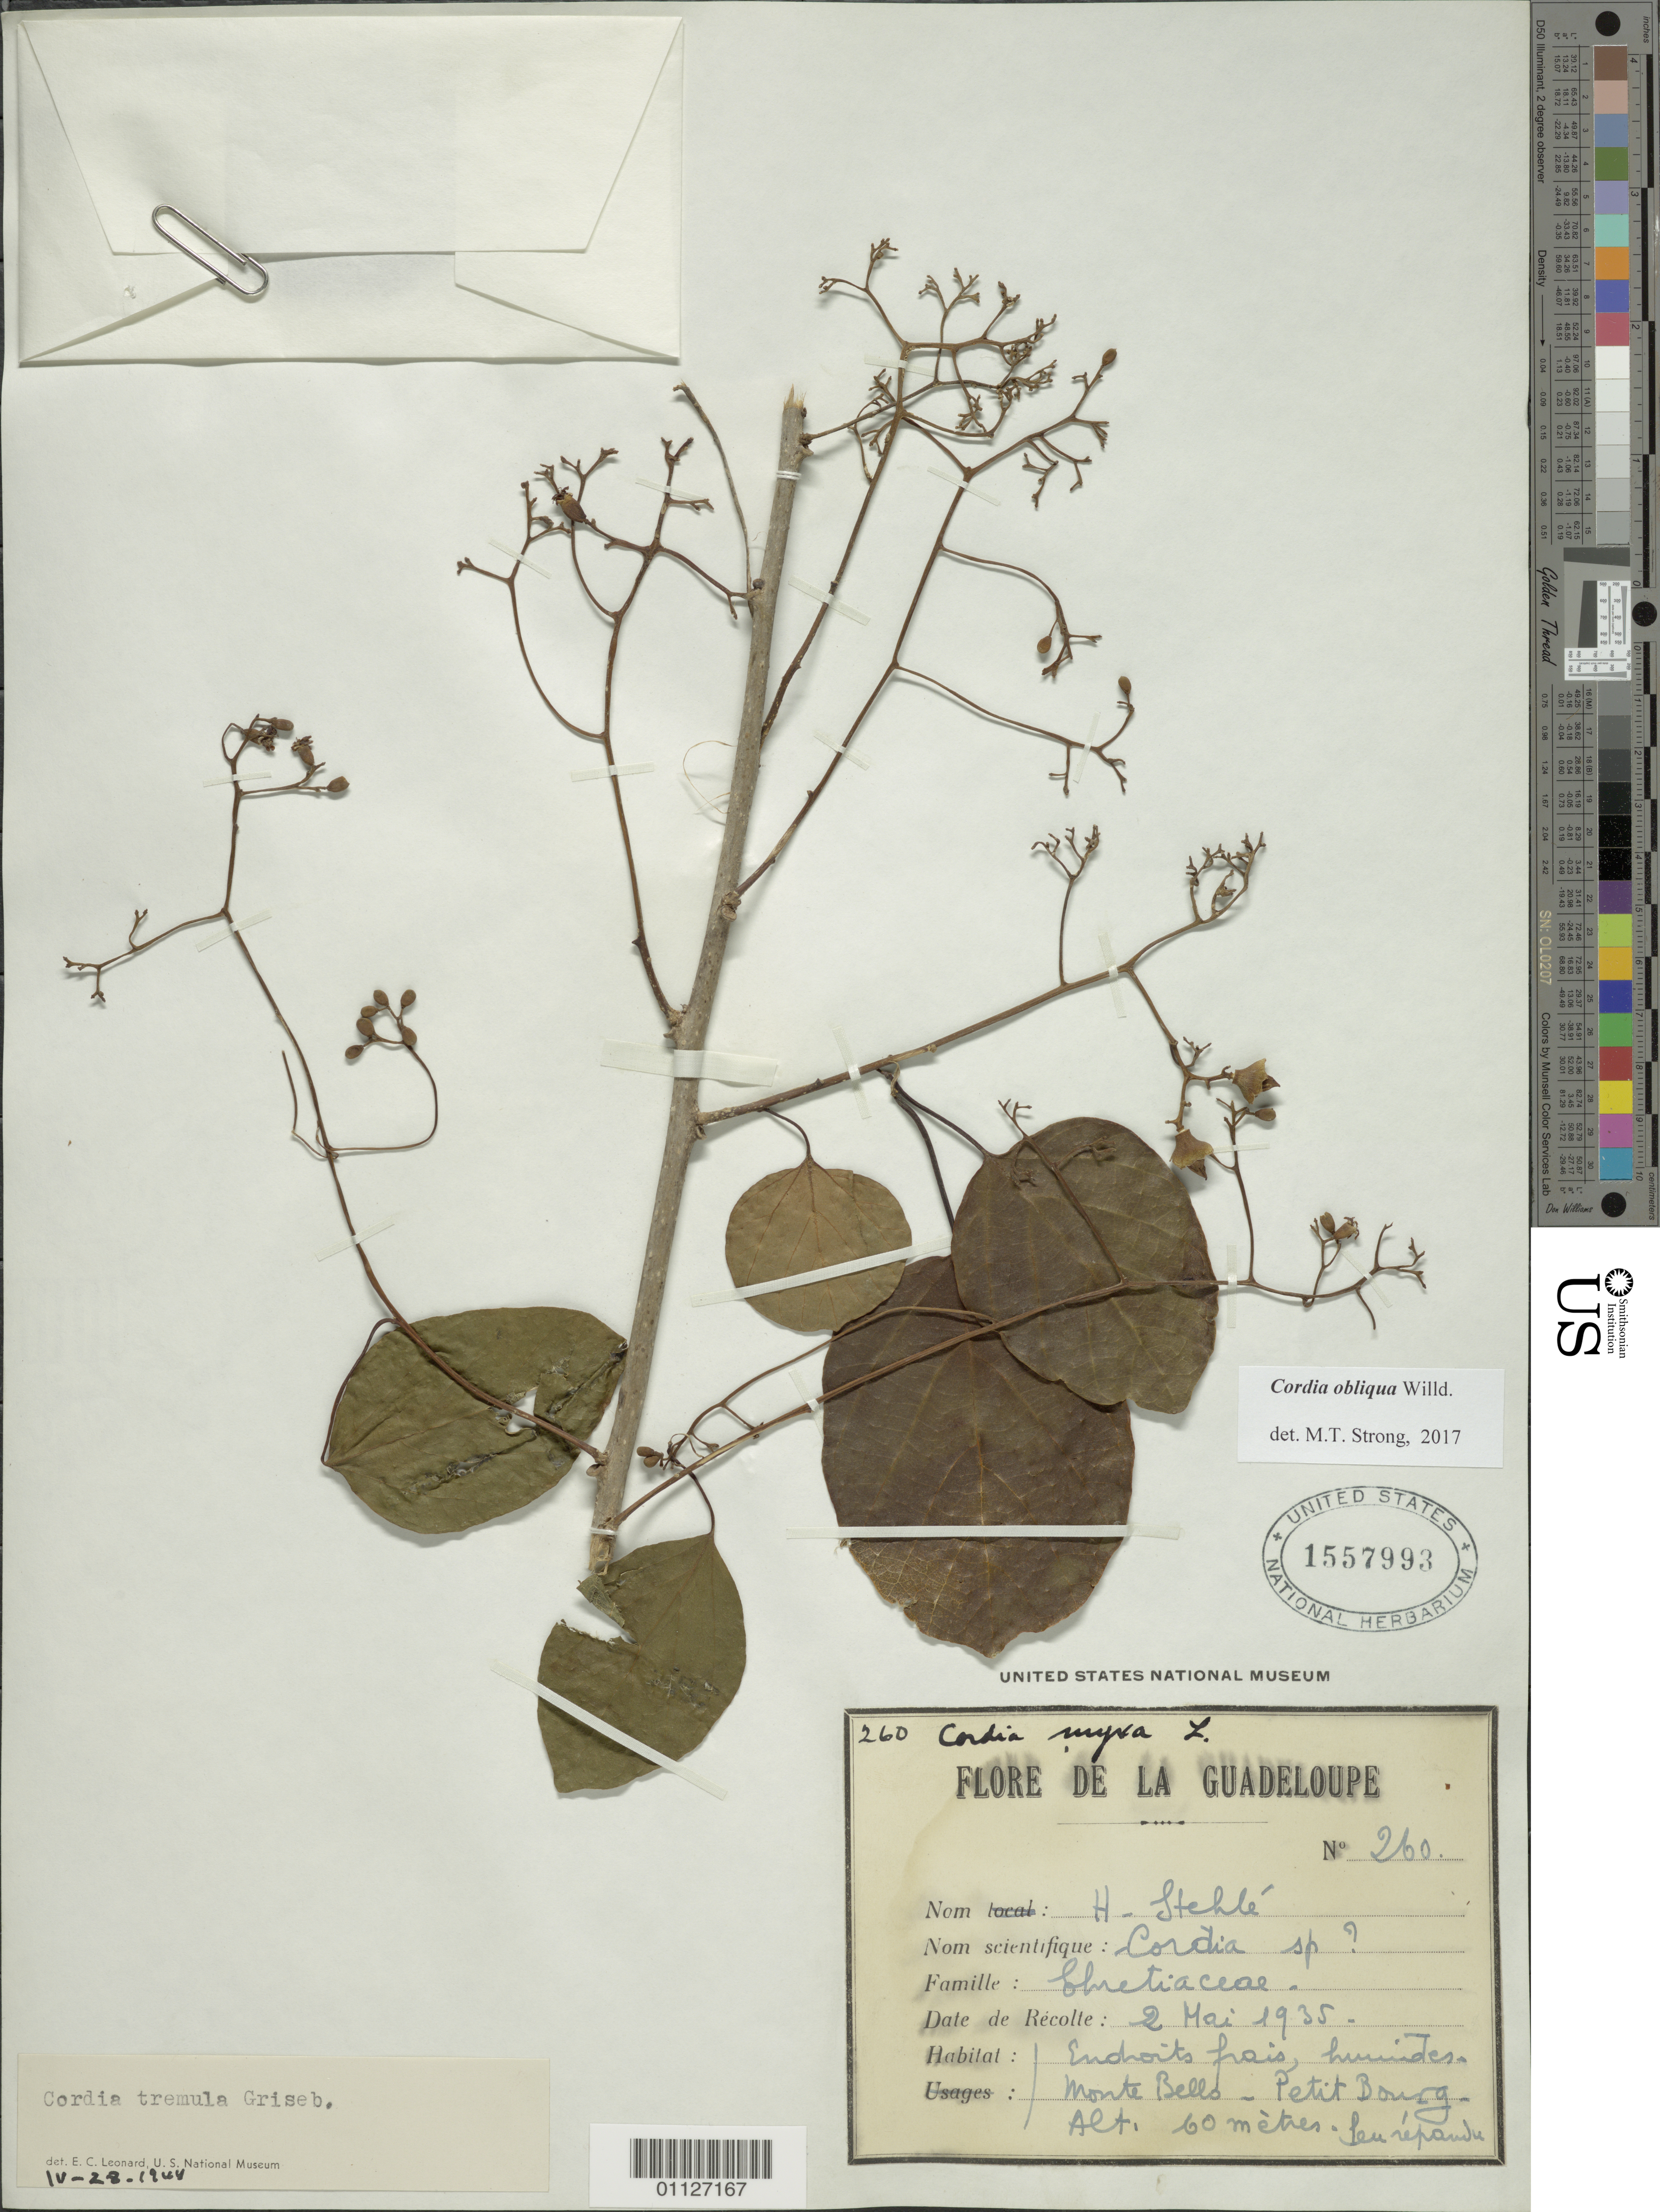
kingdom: Plantae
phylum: Tracheophyta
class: Magnoliopsida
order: Boraginales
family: Cordiaceae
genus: Cordia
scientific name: Cordia obliqua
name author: Willd.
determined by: Strong, M. T., (US), Smithsonian Institution - National Museum of Natural History (UNITED STATES)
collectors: H. Stehlé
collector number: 260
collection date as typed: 02 May 1935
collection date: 1935-05-02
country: Guadeloupe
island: Basse Terre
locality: Monte Bello, Petit Bourg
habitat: Endroits frais, humides; peu répandu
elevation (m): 60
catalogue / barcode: US 1557993